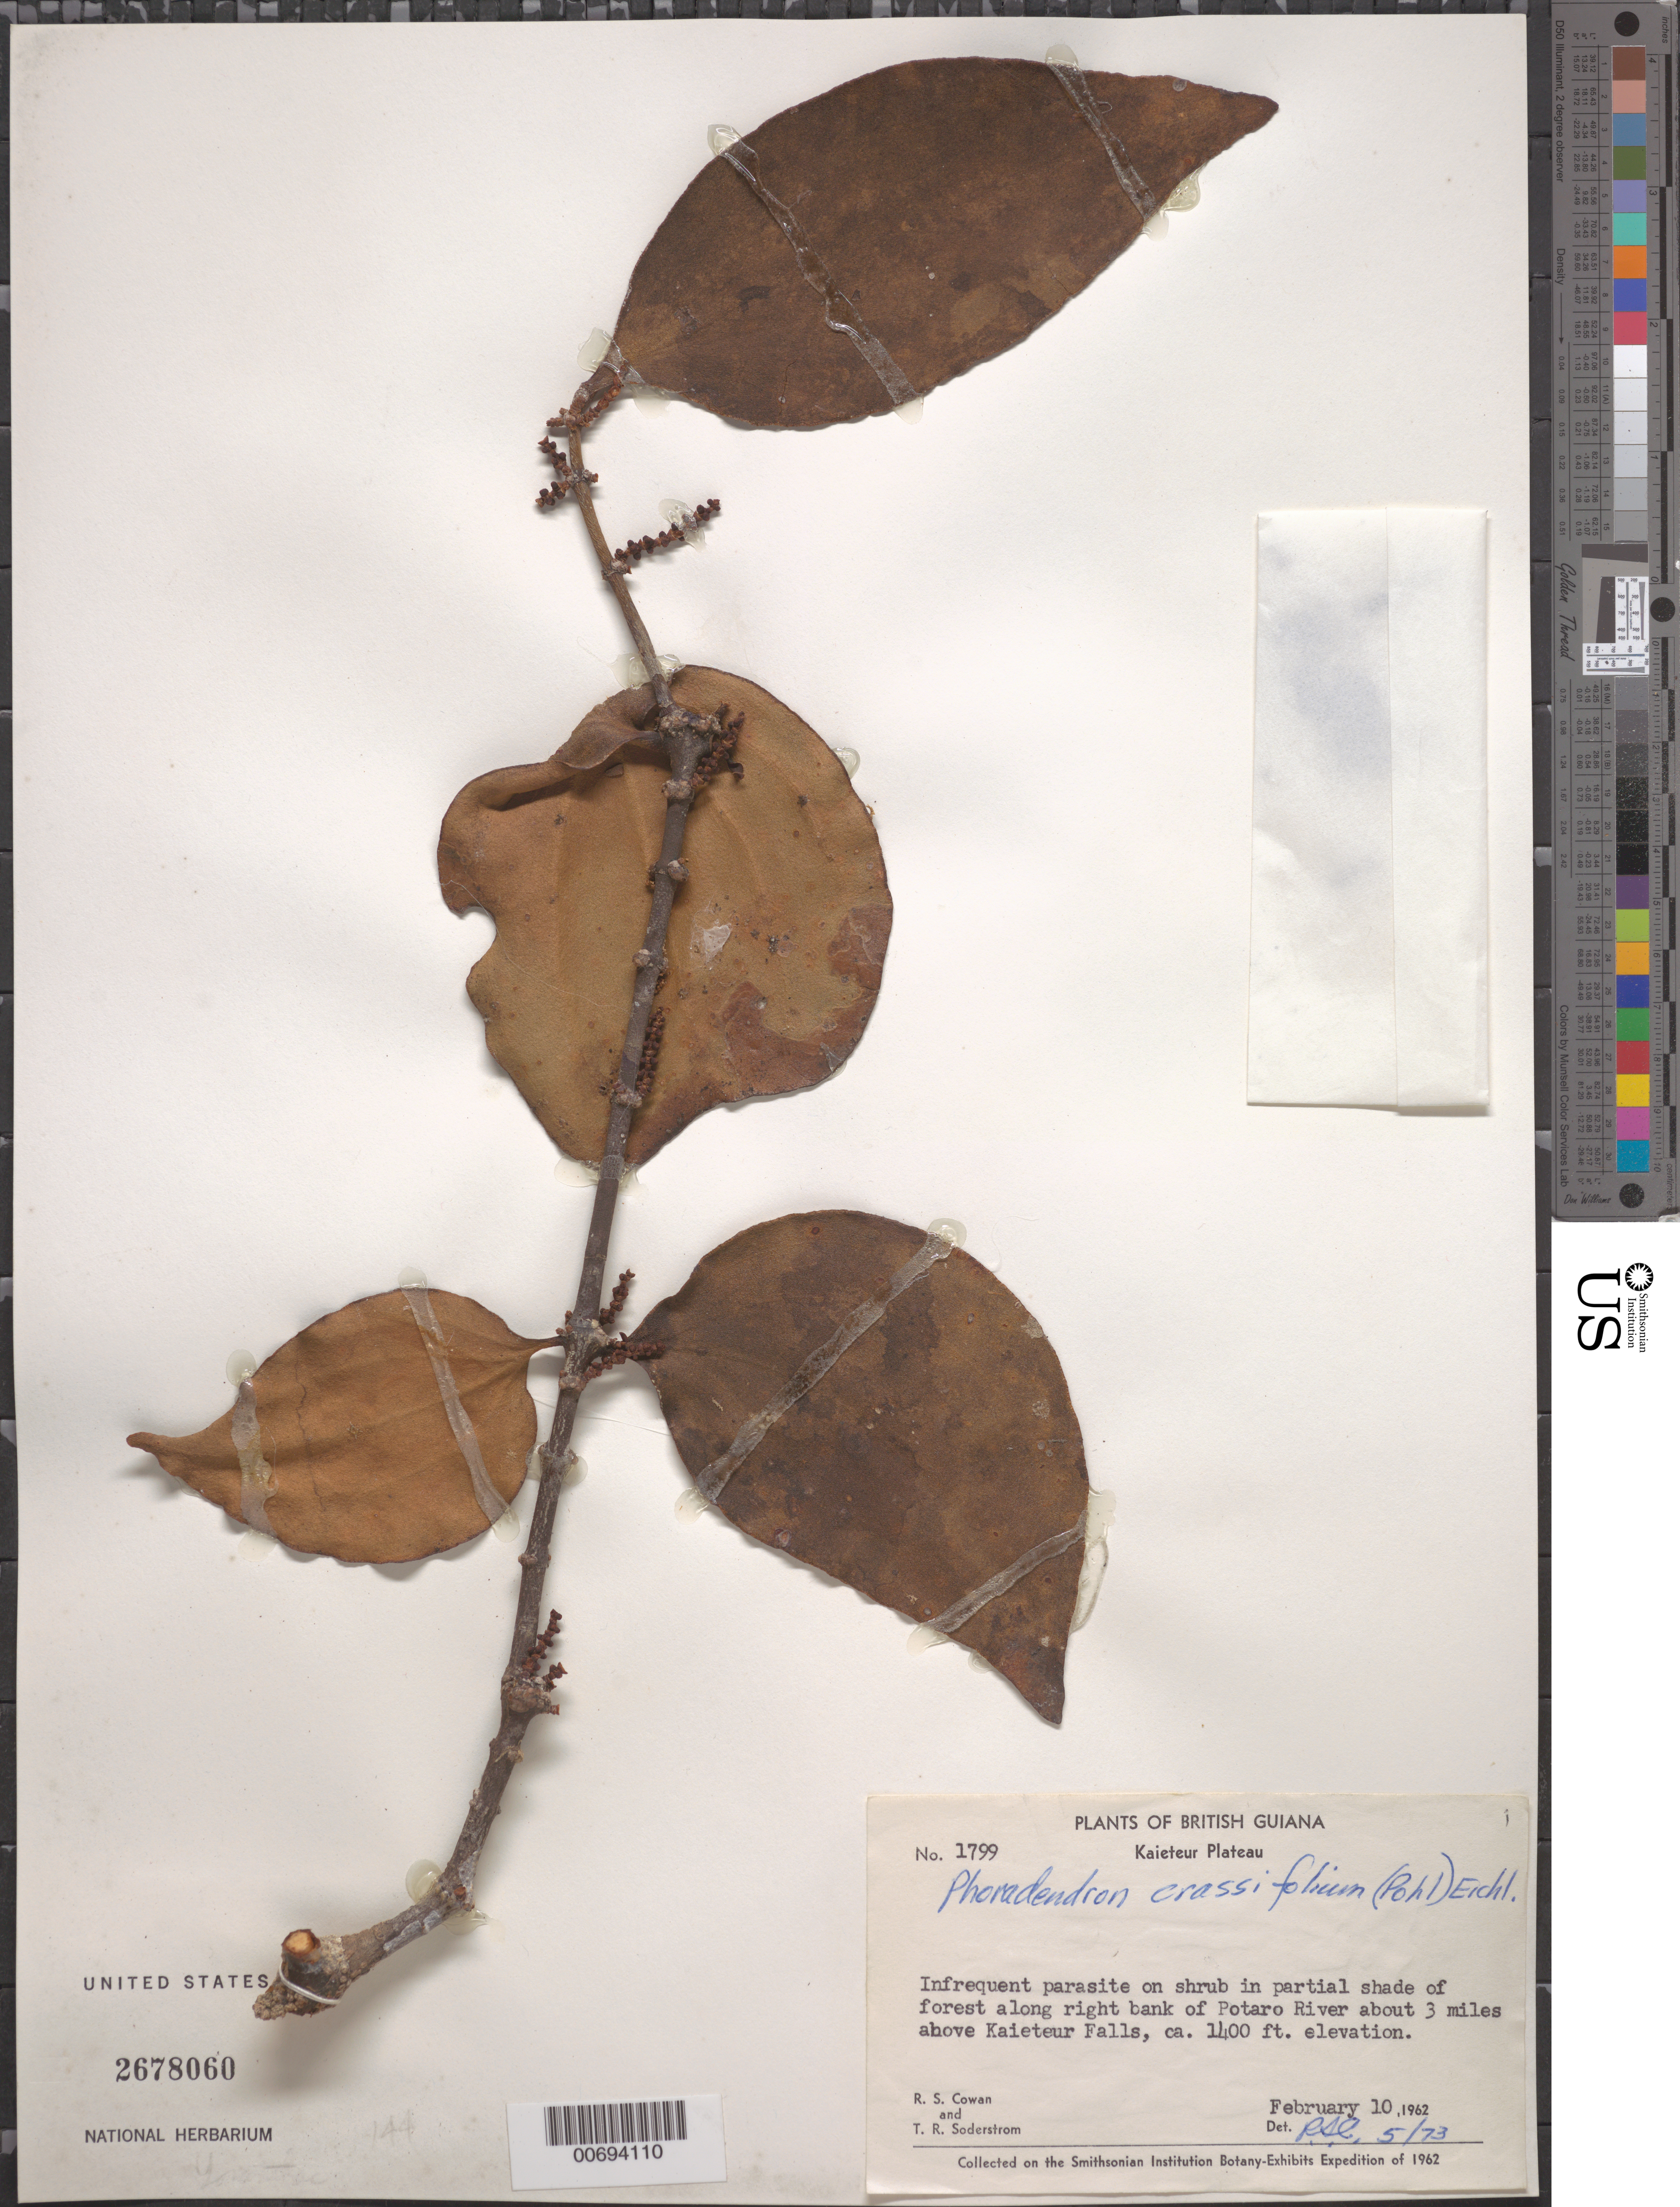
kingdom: Plantae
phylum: Tracheophyta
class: Magnoliopsida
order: Santalales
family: Viscaceae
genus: Phoradendron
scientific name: Phoradendron crassifolium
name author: (Pohl ex DC.) Eichler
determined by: Cowan, R. S.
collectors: R. S. Cowan & T. R. Soderstrom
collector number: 1799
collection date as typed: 10-Feb-62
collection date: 1962-02-10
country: Guyana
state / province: Potaro-Siparuni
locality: Kaieteur Plateau, Potaro R., 3 mi. above Kaieteur Falls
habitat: In partial shade of forest long right bank of river, on shrub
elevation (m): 427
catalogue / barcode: US 2678060